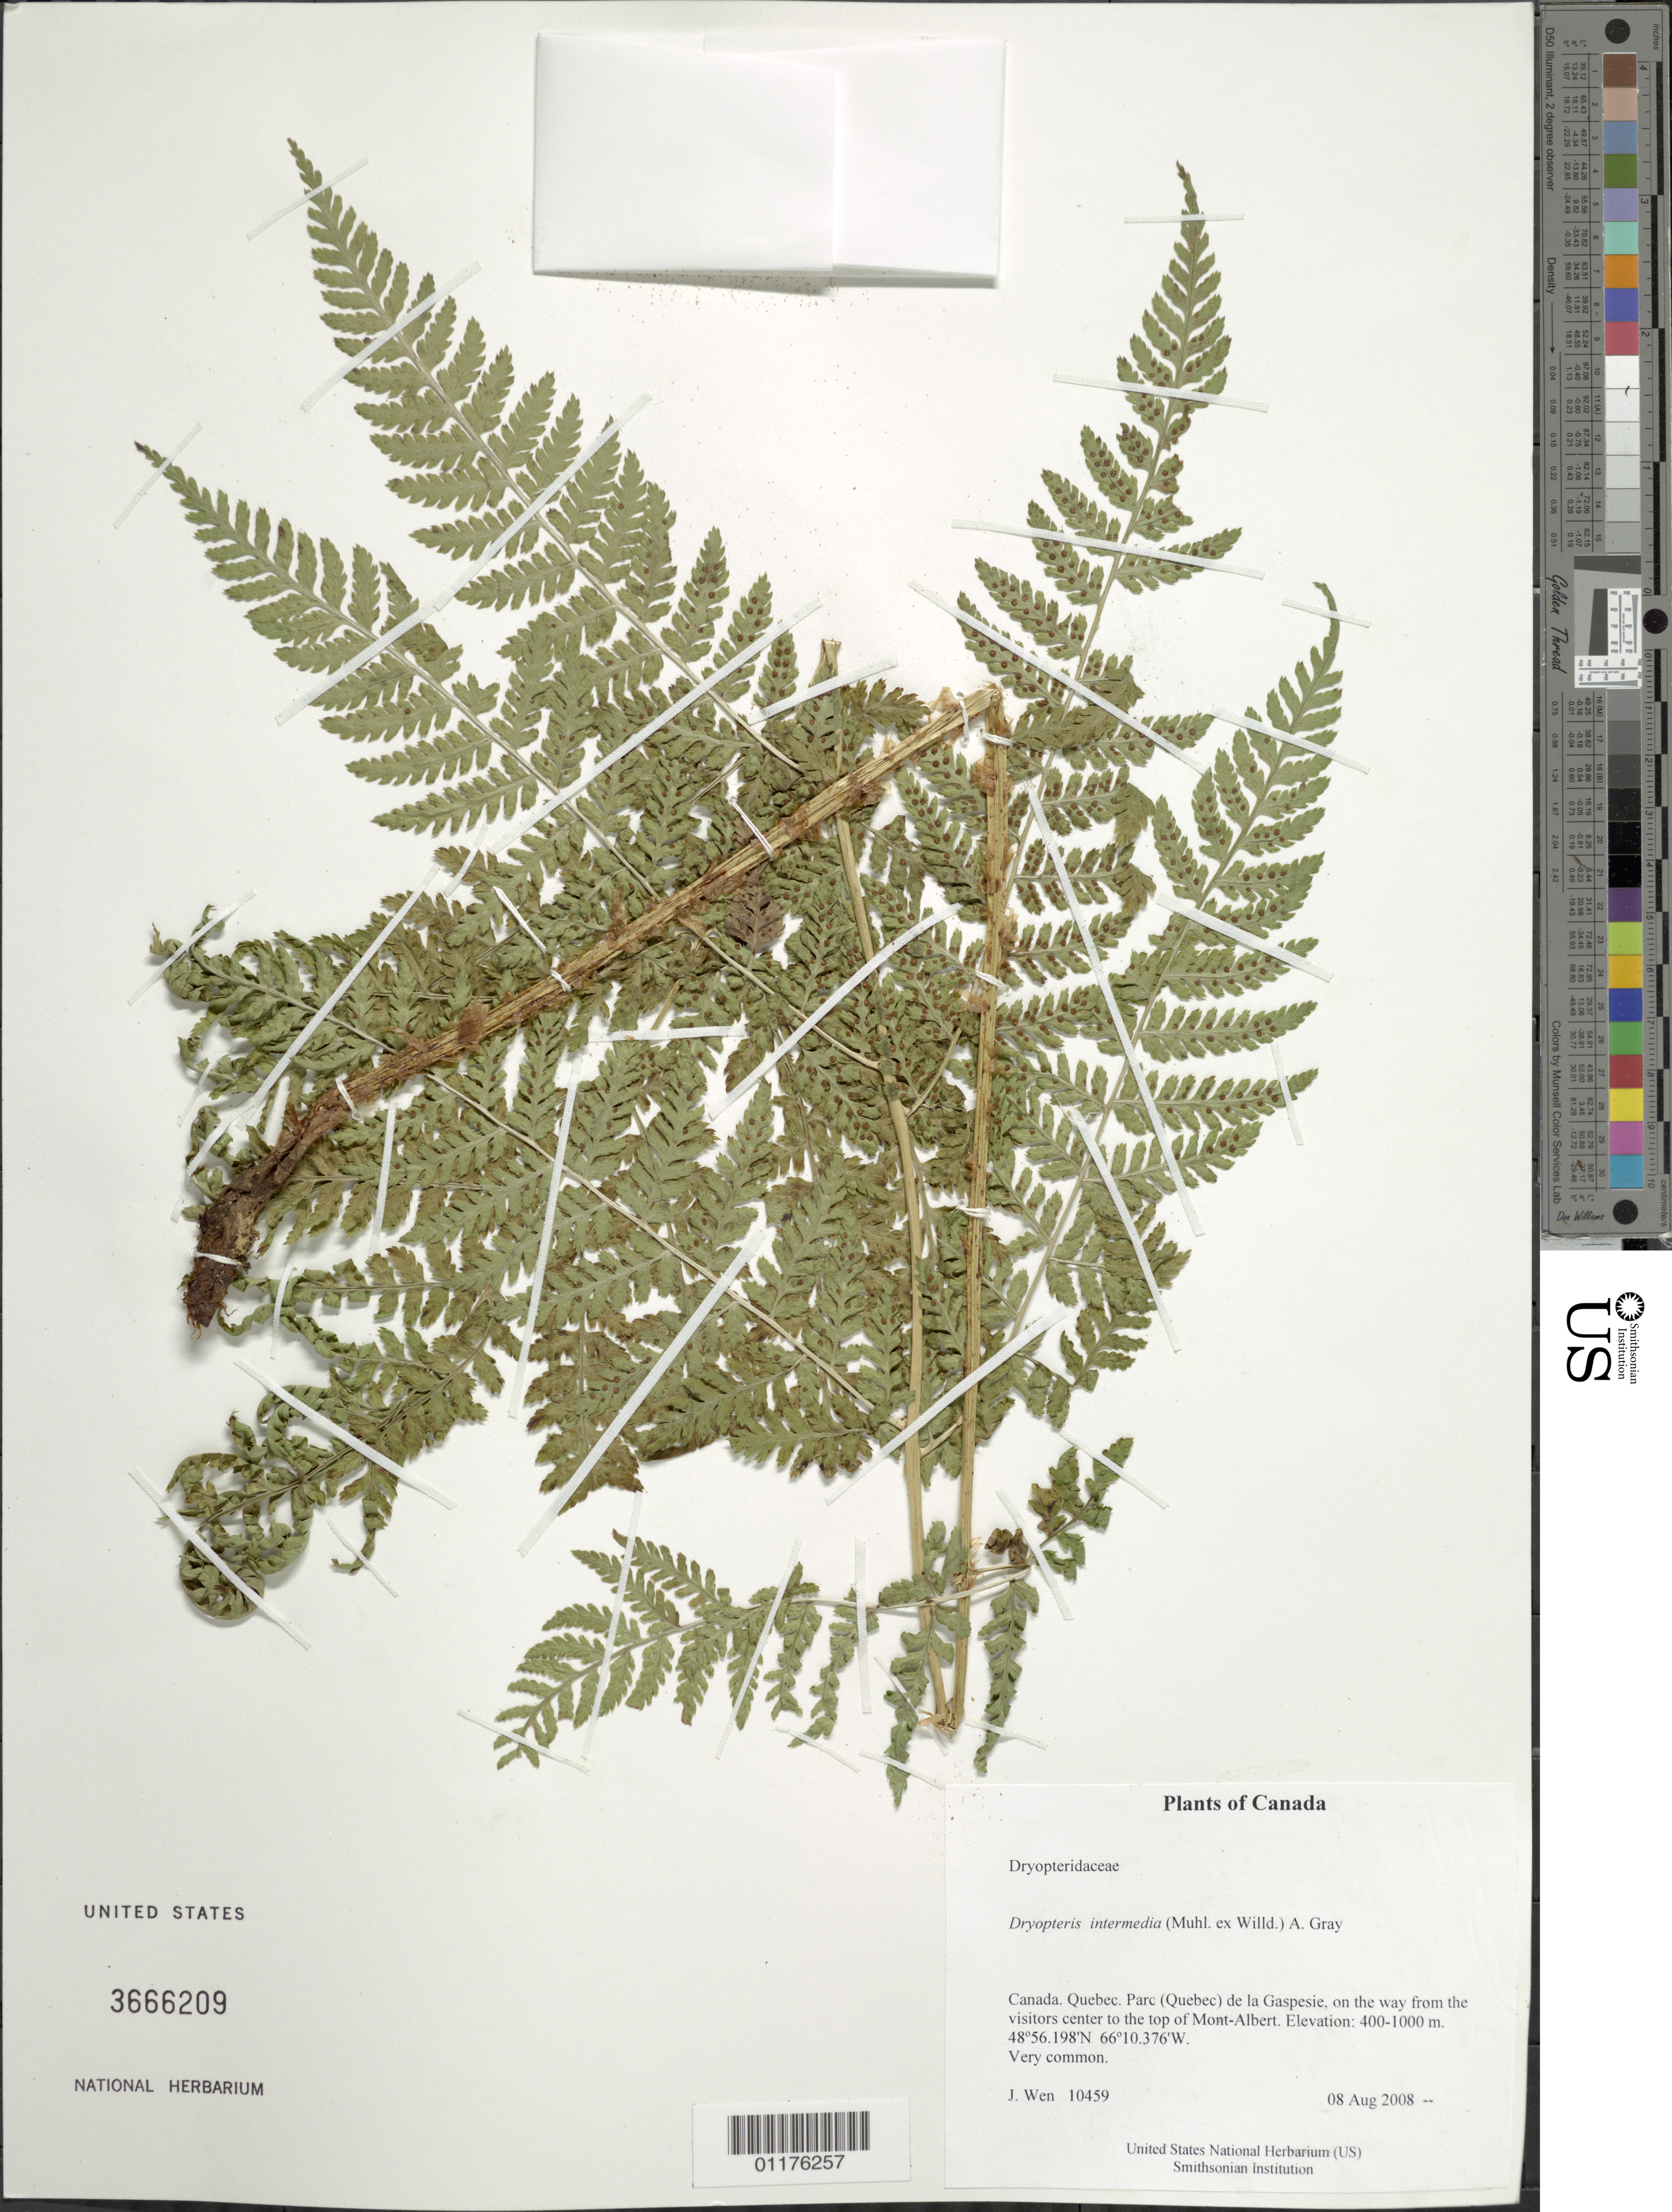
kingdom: Plantae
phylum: Tracheophyta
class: Polypodiopsida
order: Polypodiales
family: Dryopteridaceae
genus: Dryopteris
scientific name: Dryopteris intermedia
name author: (Muhl.) A. Gray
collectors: J. Wen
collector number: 10459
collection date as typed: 08 Aug 2008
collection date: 2008-08-08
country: Canada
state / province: Quebec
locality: Parc (Quebec) de la Gaspesie, on the way from the visitors center to the top of Mont-Albert.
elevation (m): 400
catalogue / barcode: US 3666209